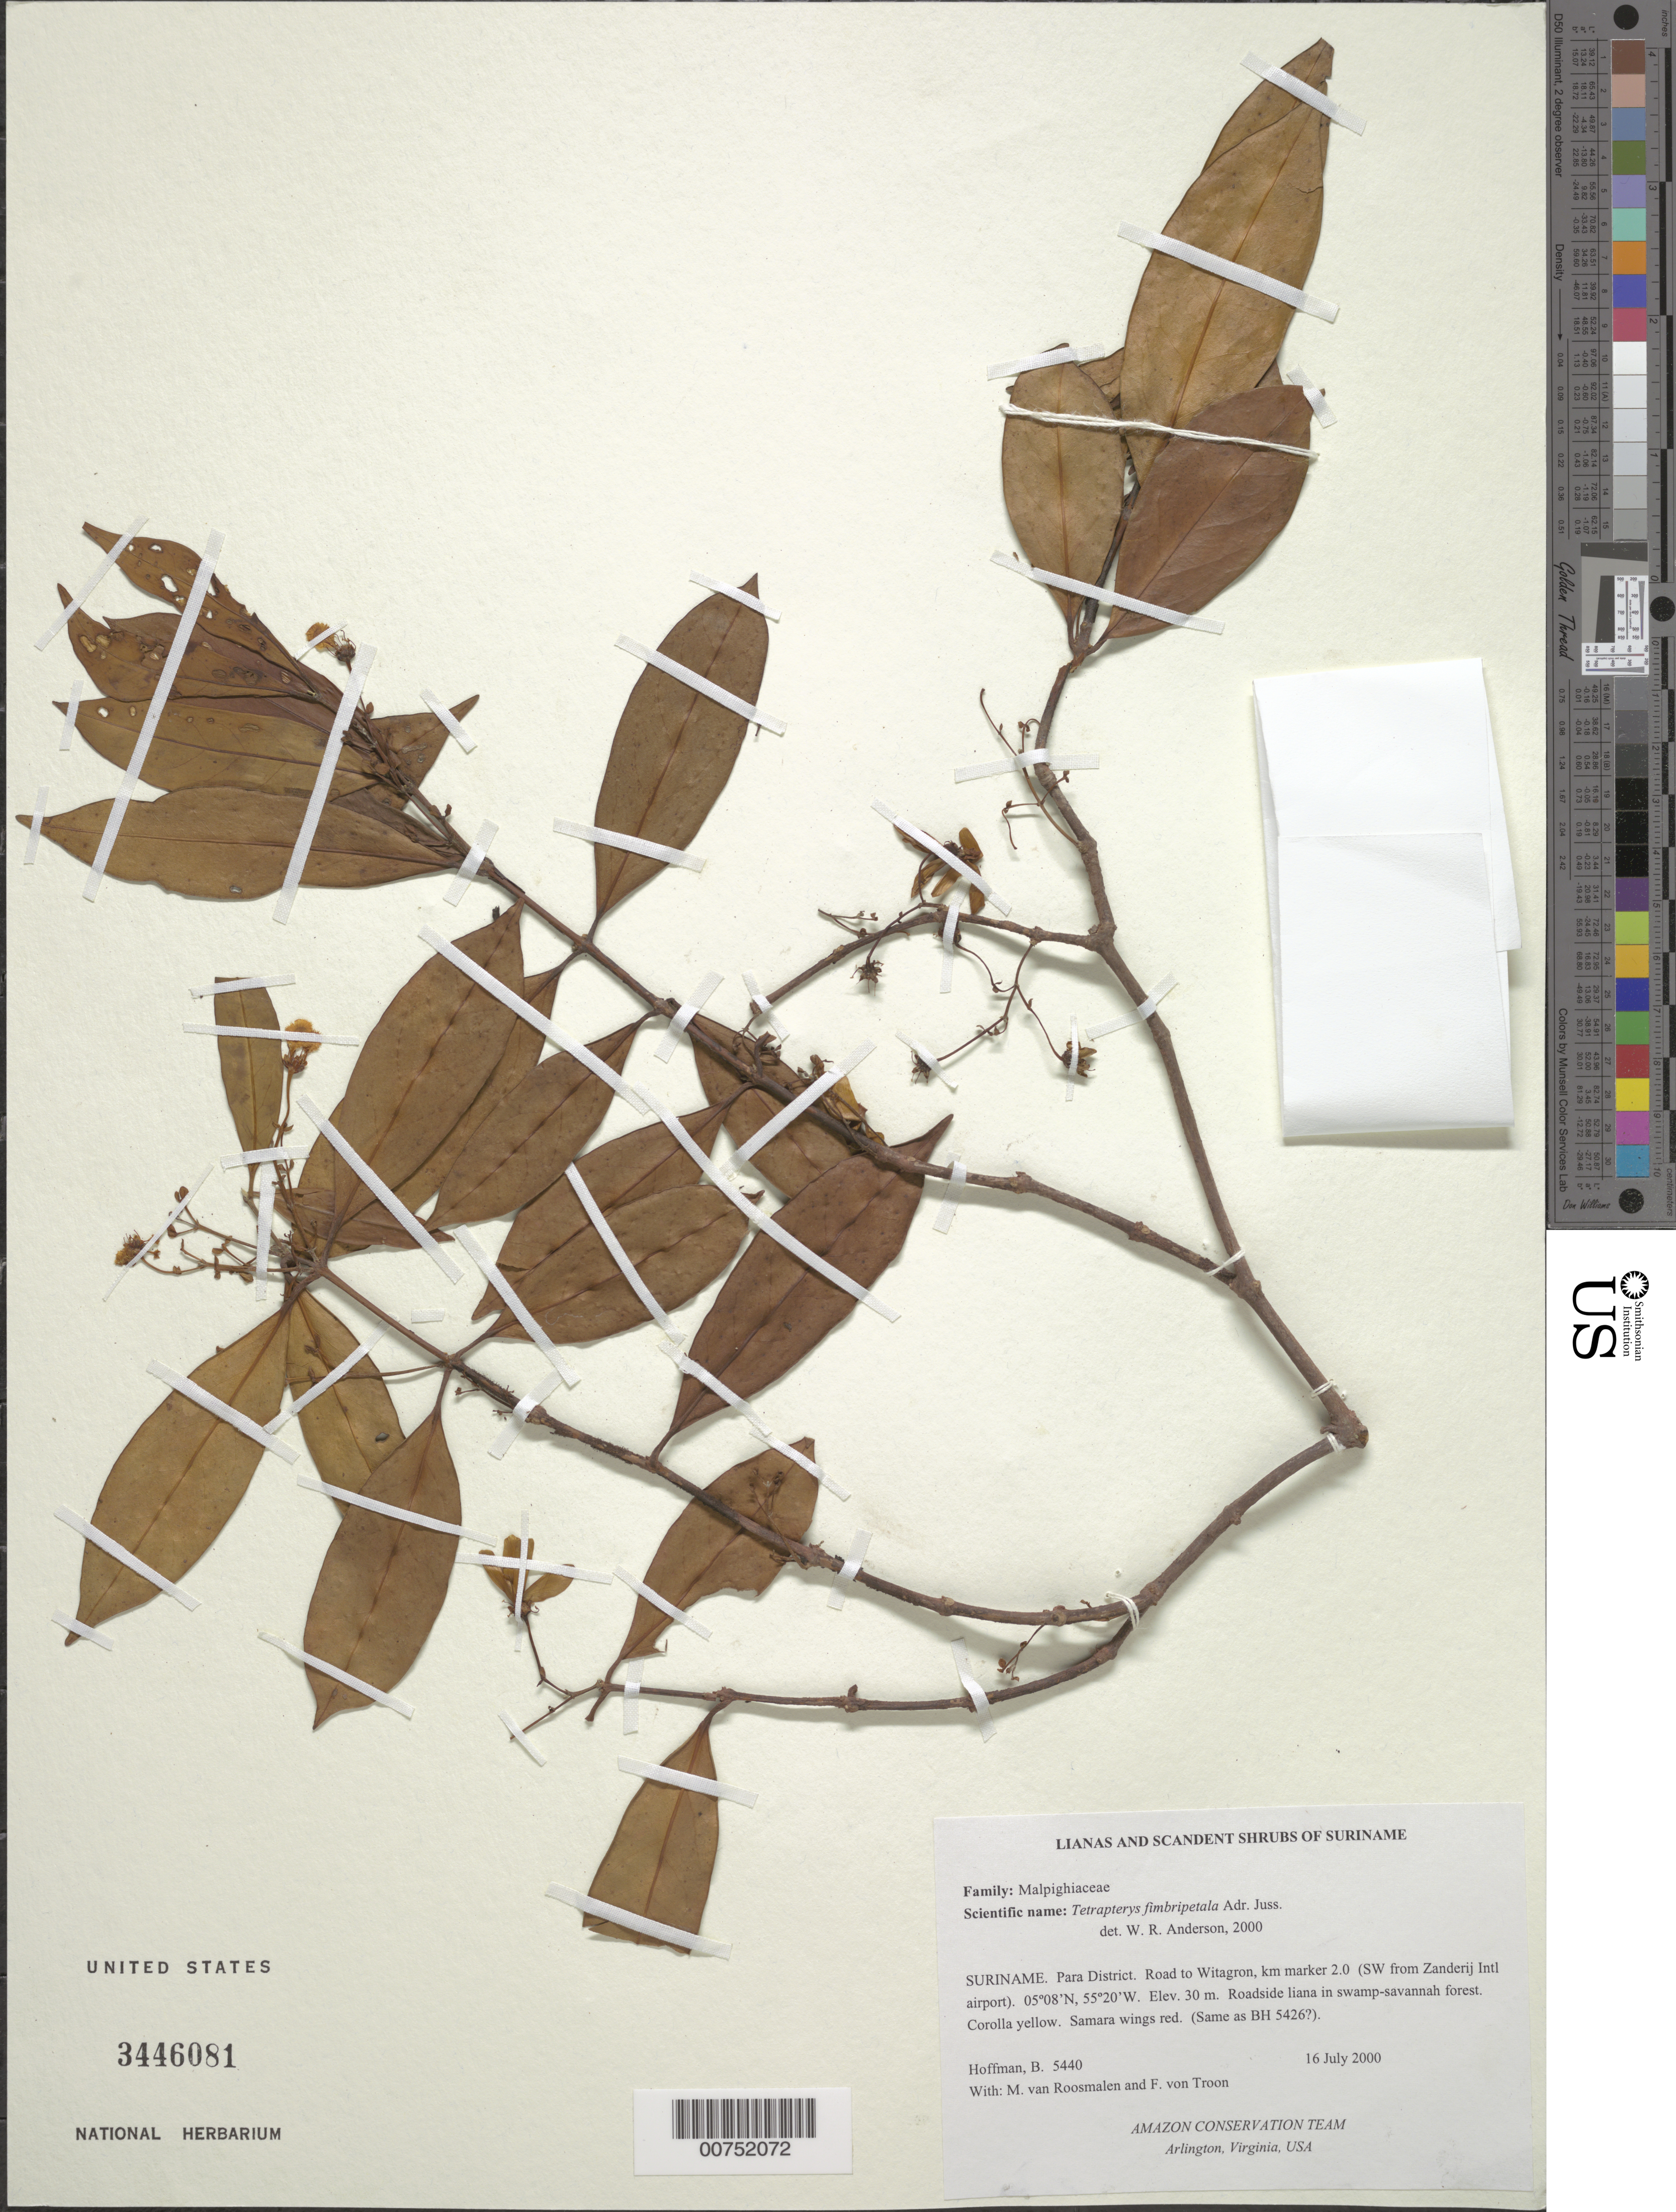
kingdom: Plantae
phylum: Tracheophyta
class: Magnoliopsida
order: Malpighiales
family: Malpighiaceae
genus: Glicophyllum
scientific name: Glicophyllum fimbripetalum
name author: (A. Juss.) R.F. Almeida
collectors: B. Hoffman, M. Roosmalen & F. Van Troon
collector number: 5440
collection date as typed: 16 July 2000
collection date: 2000-07-16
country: Suriname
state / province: Para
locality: Witagron road, km marker 2.0 (SW from Zanderij Intl. Airport)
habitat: Roadside, swamp-savanna forest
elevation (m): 30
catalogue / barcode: US 3446081